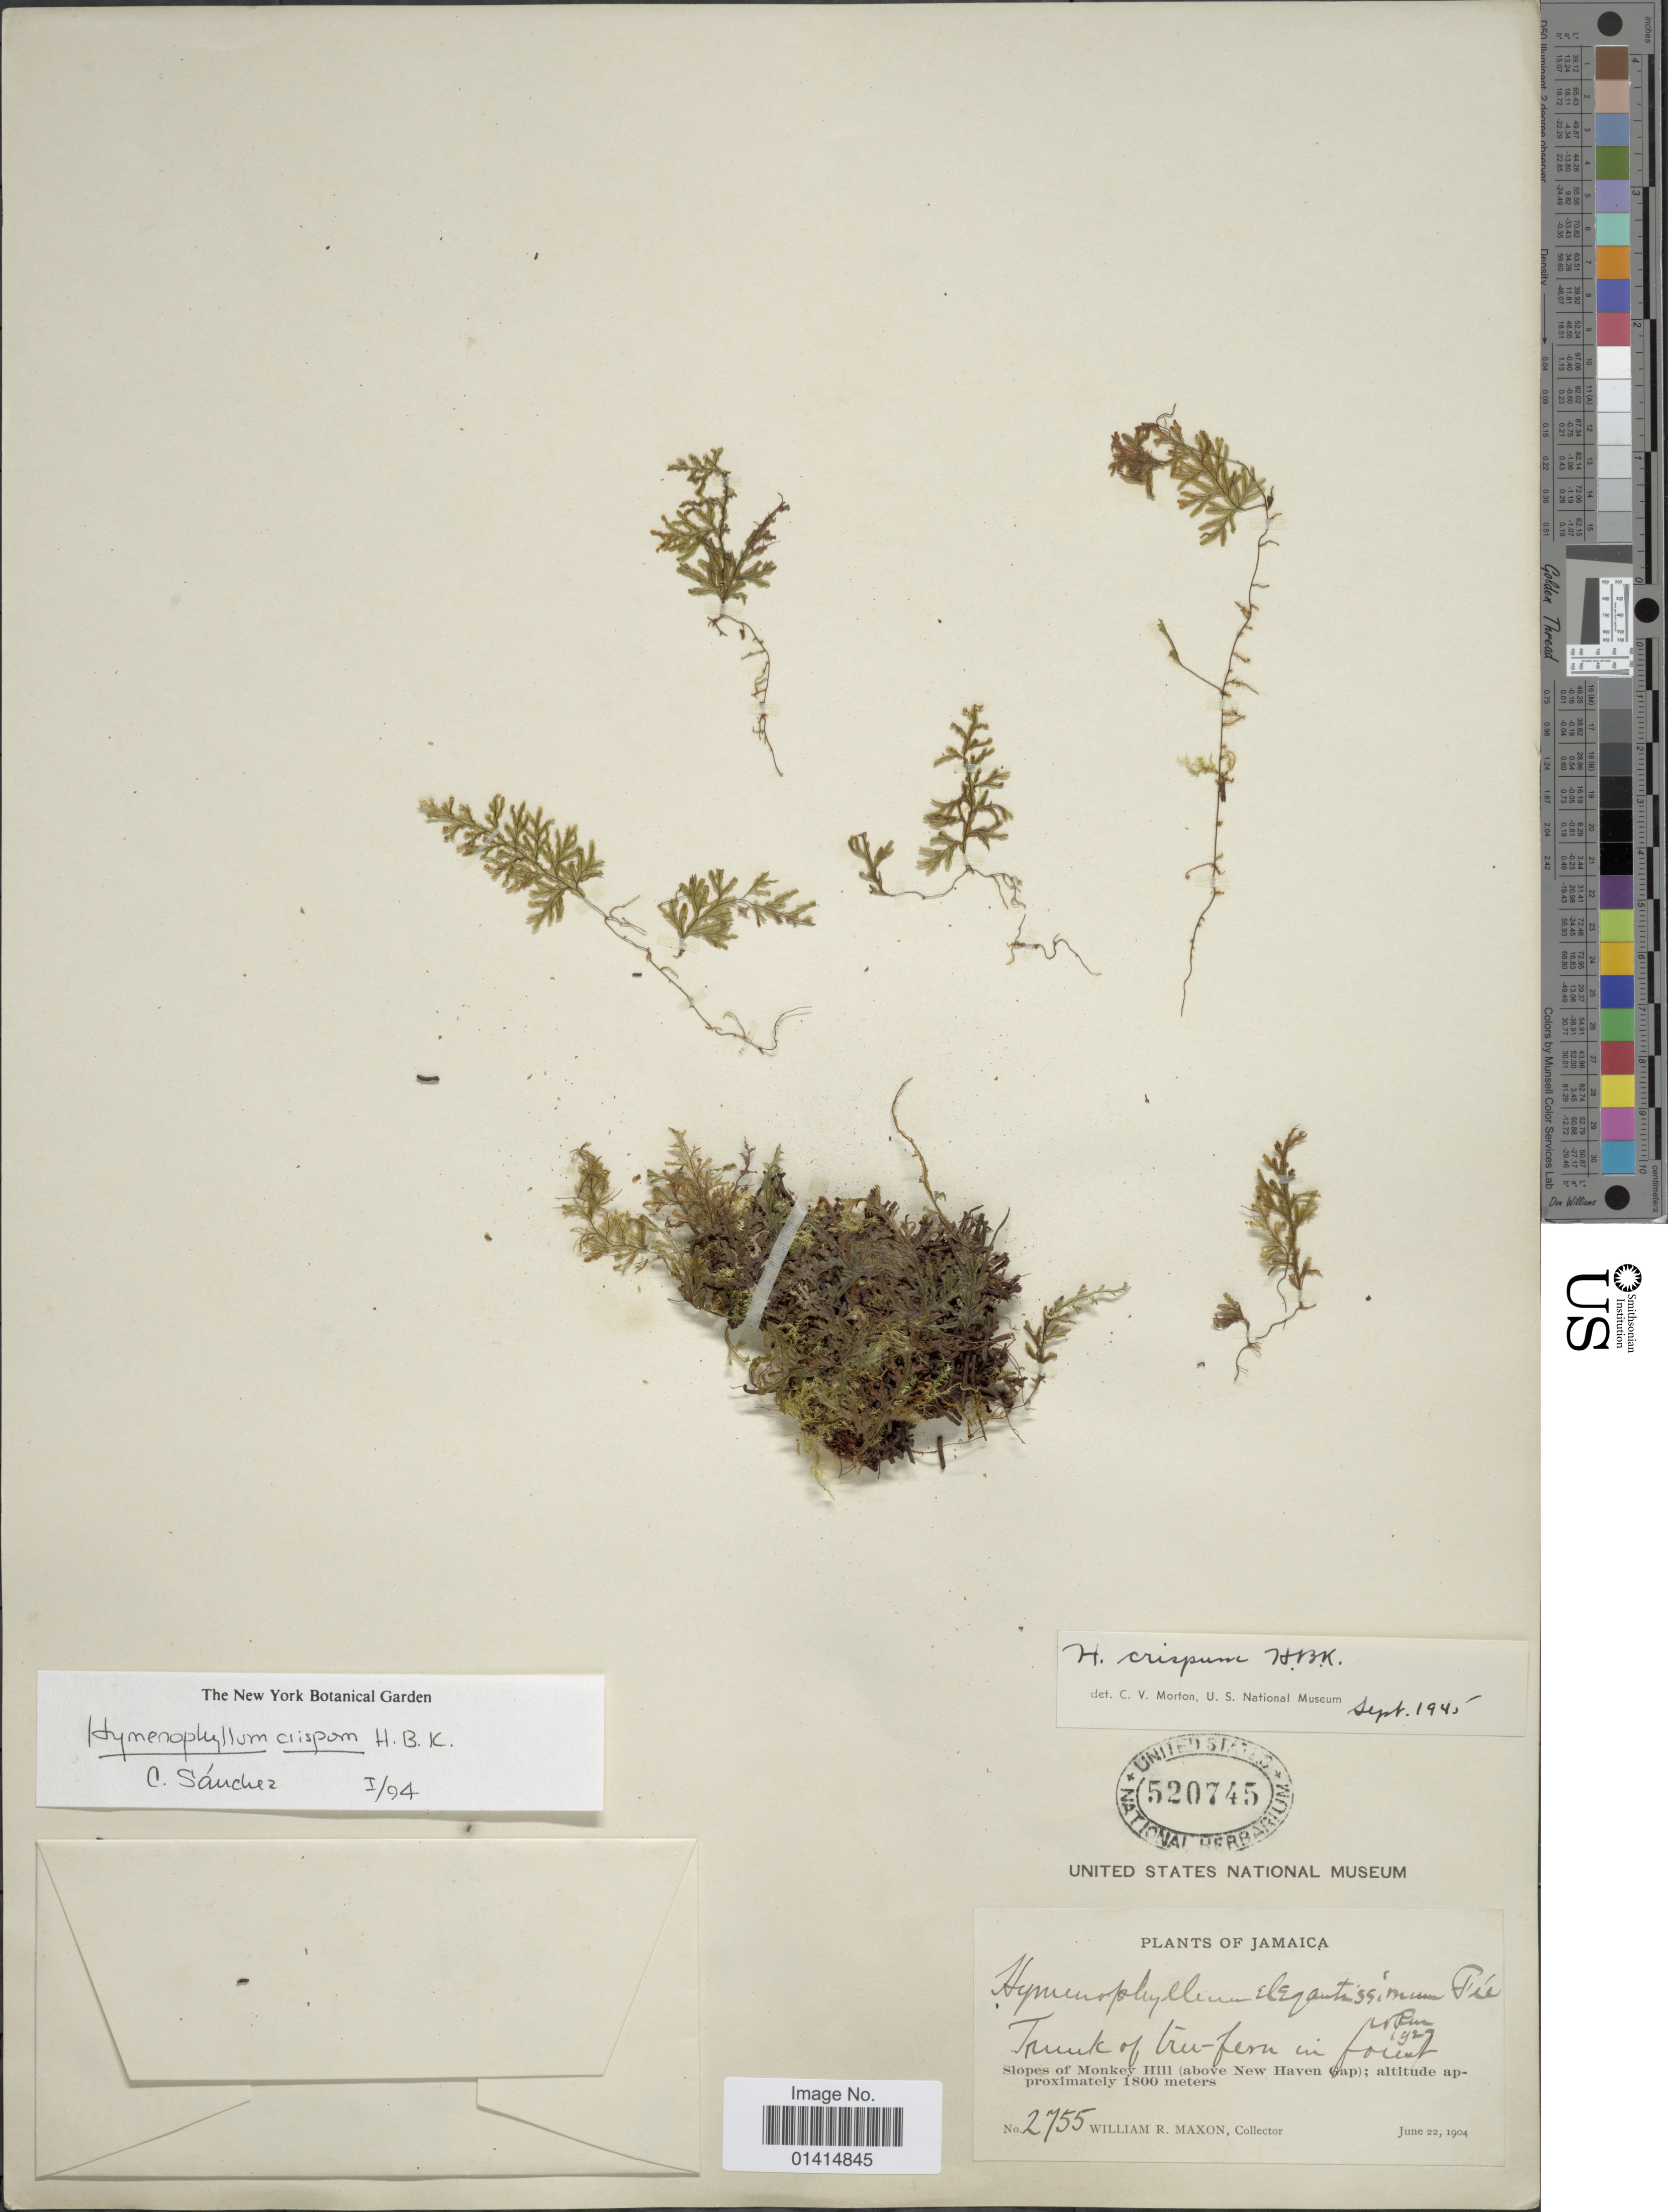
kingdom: Plantae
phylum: Tracheophyta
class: Polypodiopsida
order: Hymenophyllales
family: Hymenophyllaceae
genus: Hymenophyllum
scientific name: Hymenophyllum crispum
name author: Kunth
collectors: W. R. Maxon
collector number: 2755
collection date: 1904-06-22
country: Jamaica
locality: Slopes of Monkey Hill (above New Haven Gap)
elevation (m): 1800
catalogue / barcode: US 520745